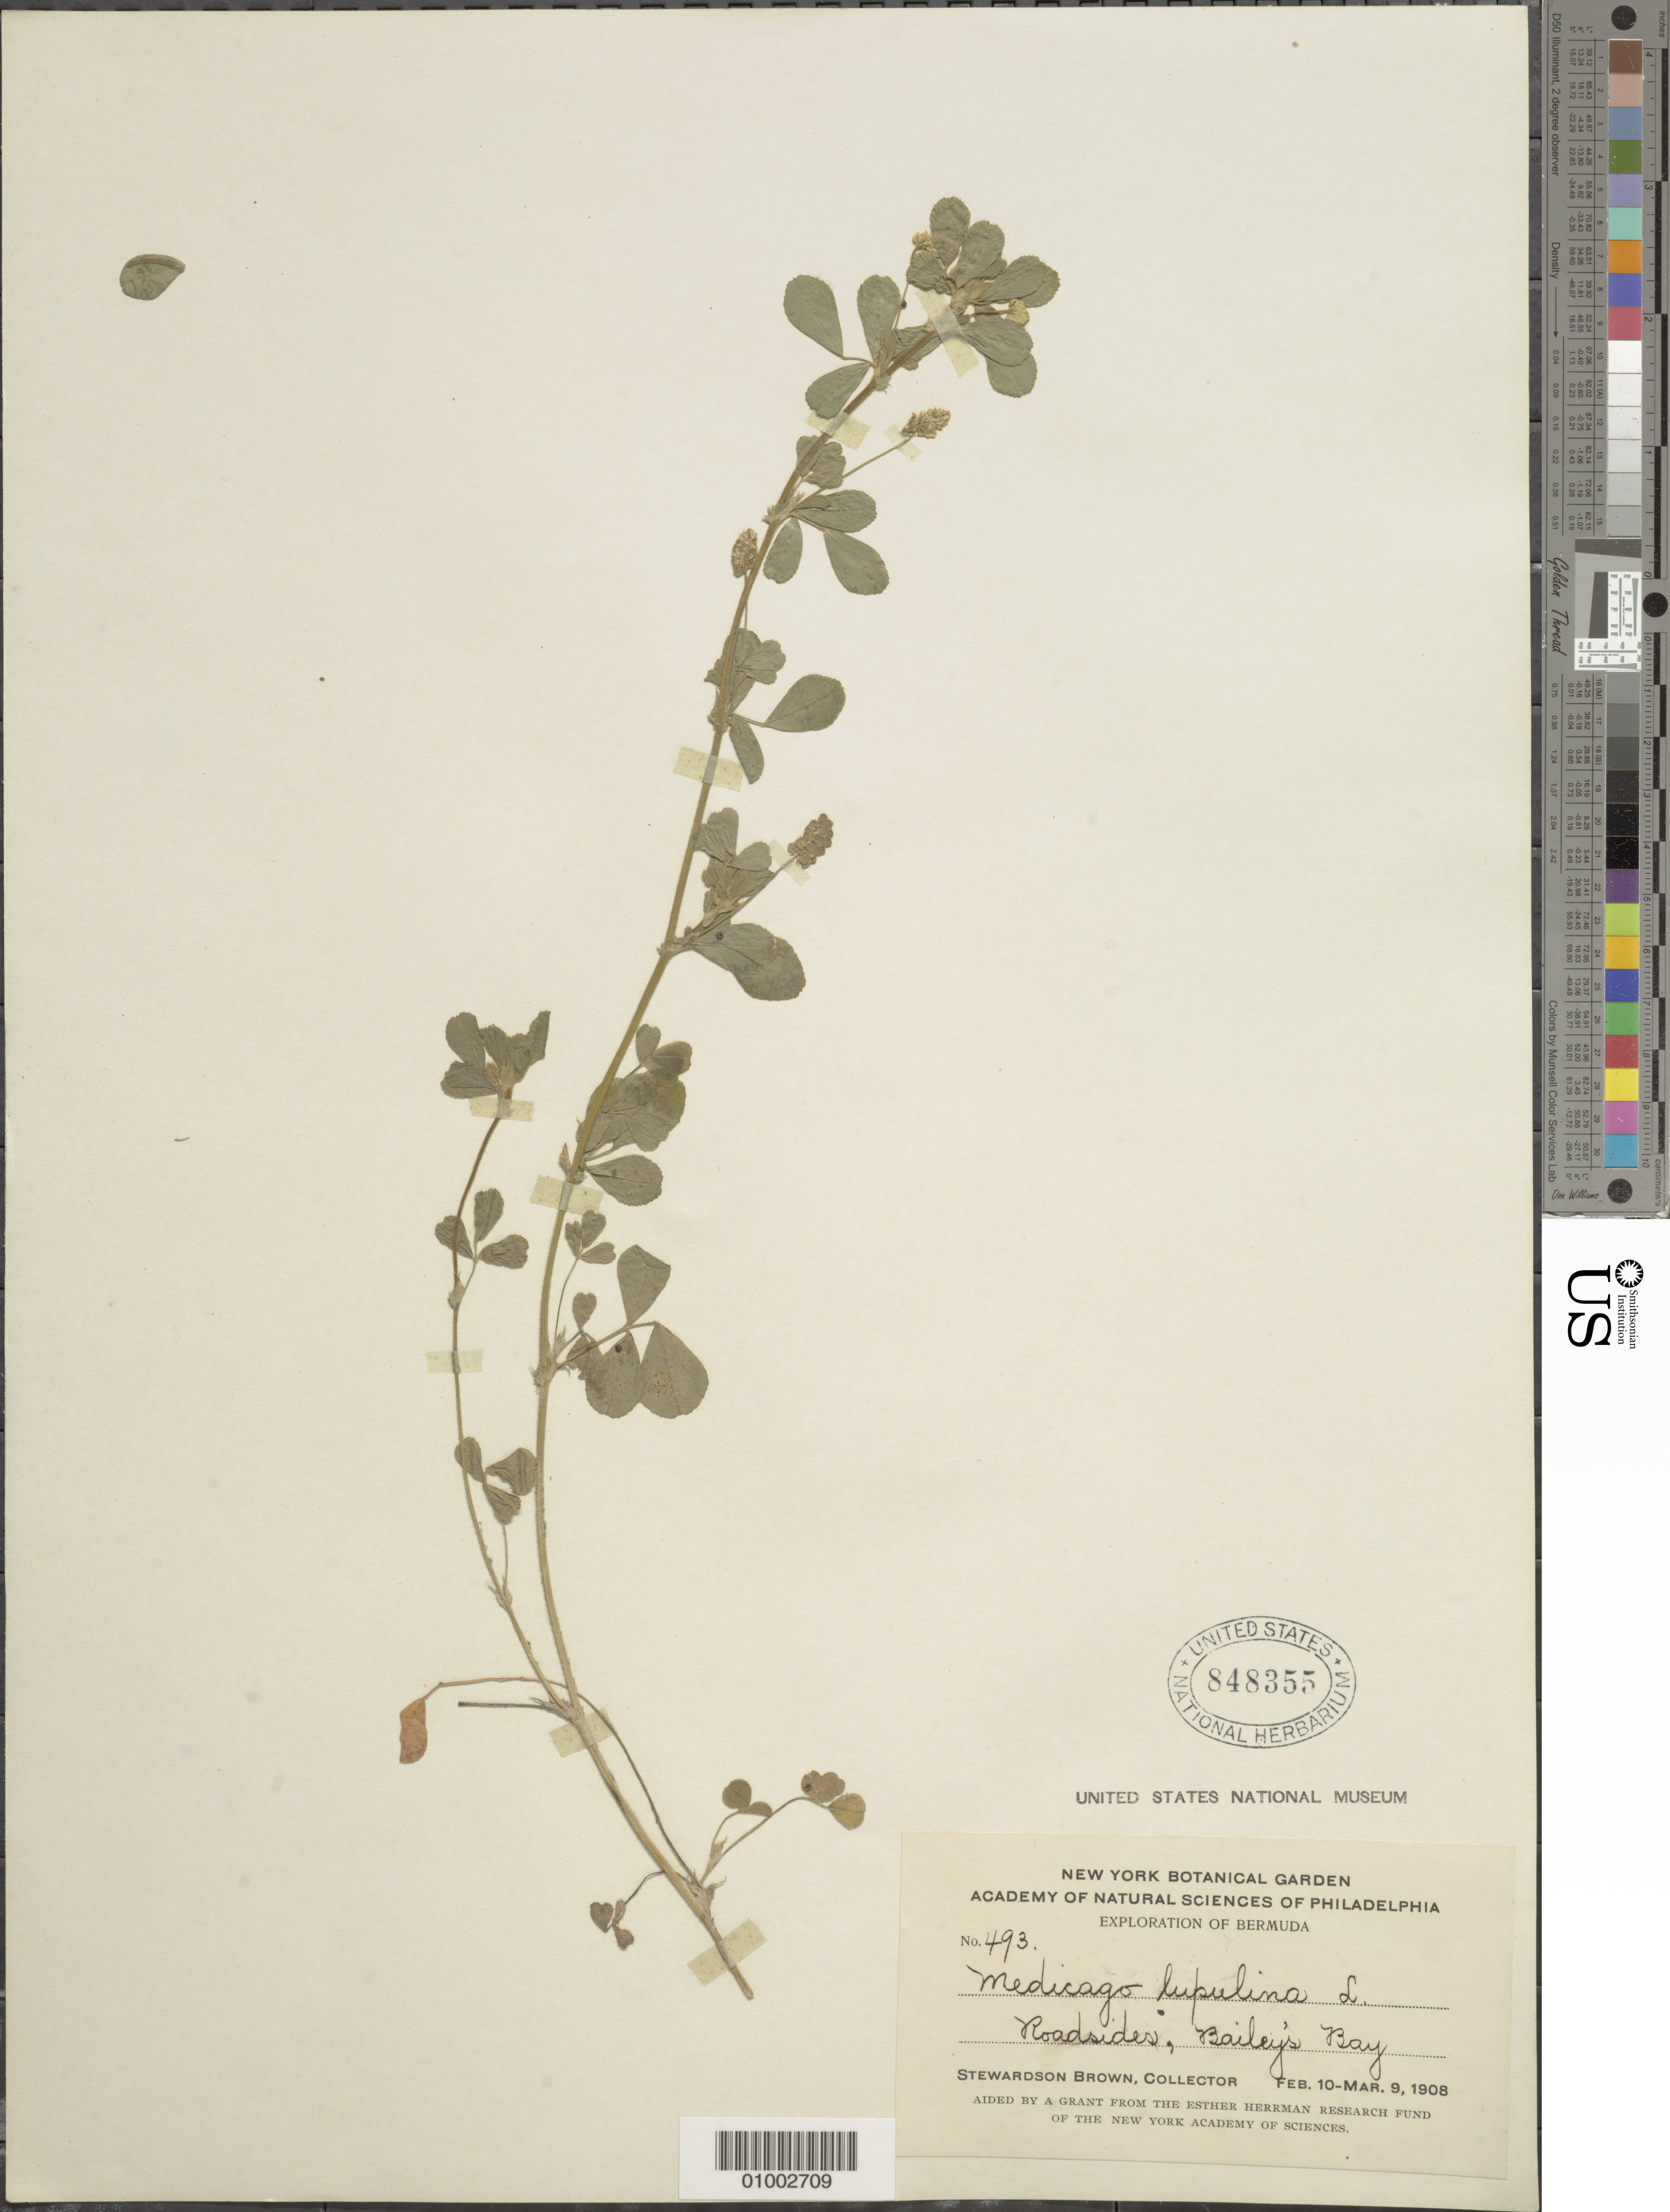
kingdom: Plantae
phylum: Tracheophyta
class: Magnoliopsida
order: Fabales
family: Fabaceae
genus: Medicago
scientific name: Medicago lupulina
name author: L.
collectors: S. Brown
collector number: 493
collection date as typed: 10 Feb 1908 to 09 Mar 1908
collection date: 1908-02-10/1908-03-09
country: Bermuda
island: Bermuda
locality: Roadsides, Bailey's Bay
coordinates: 0 N, 0 E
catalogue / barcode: US 848355